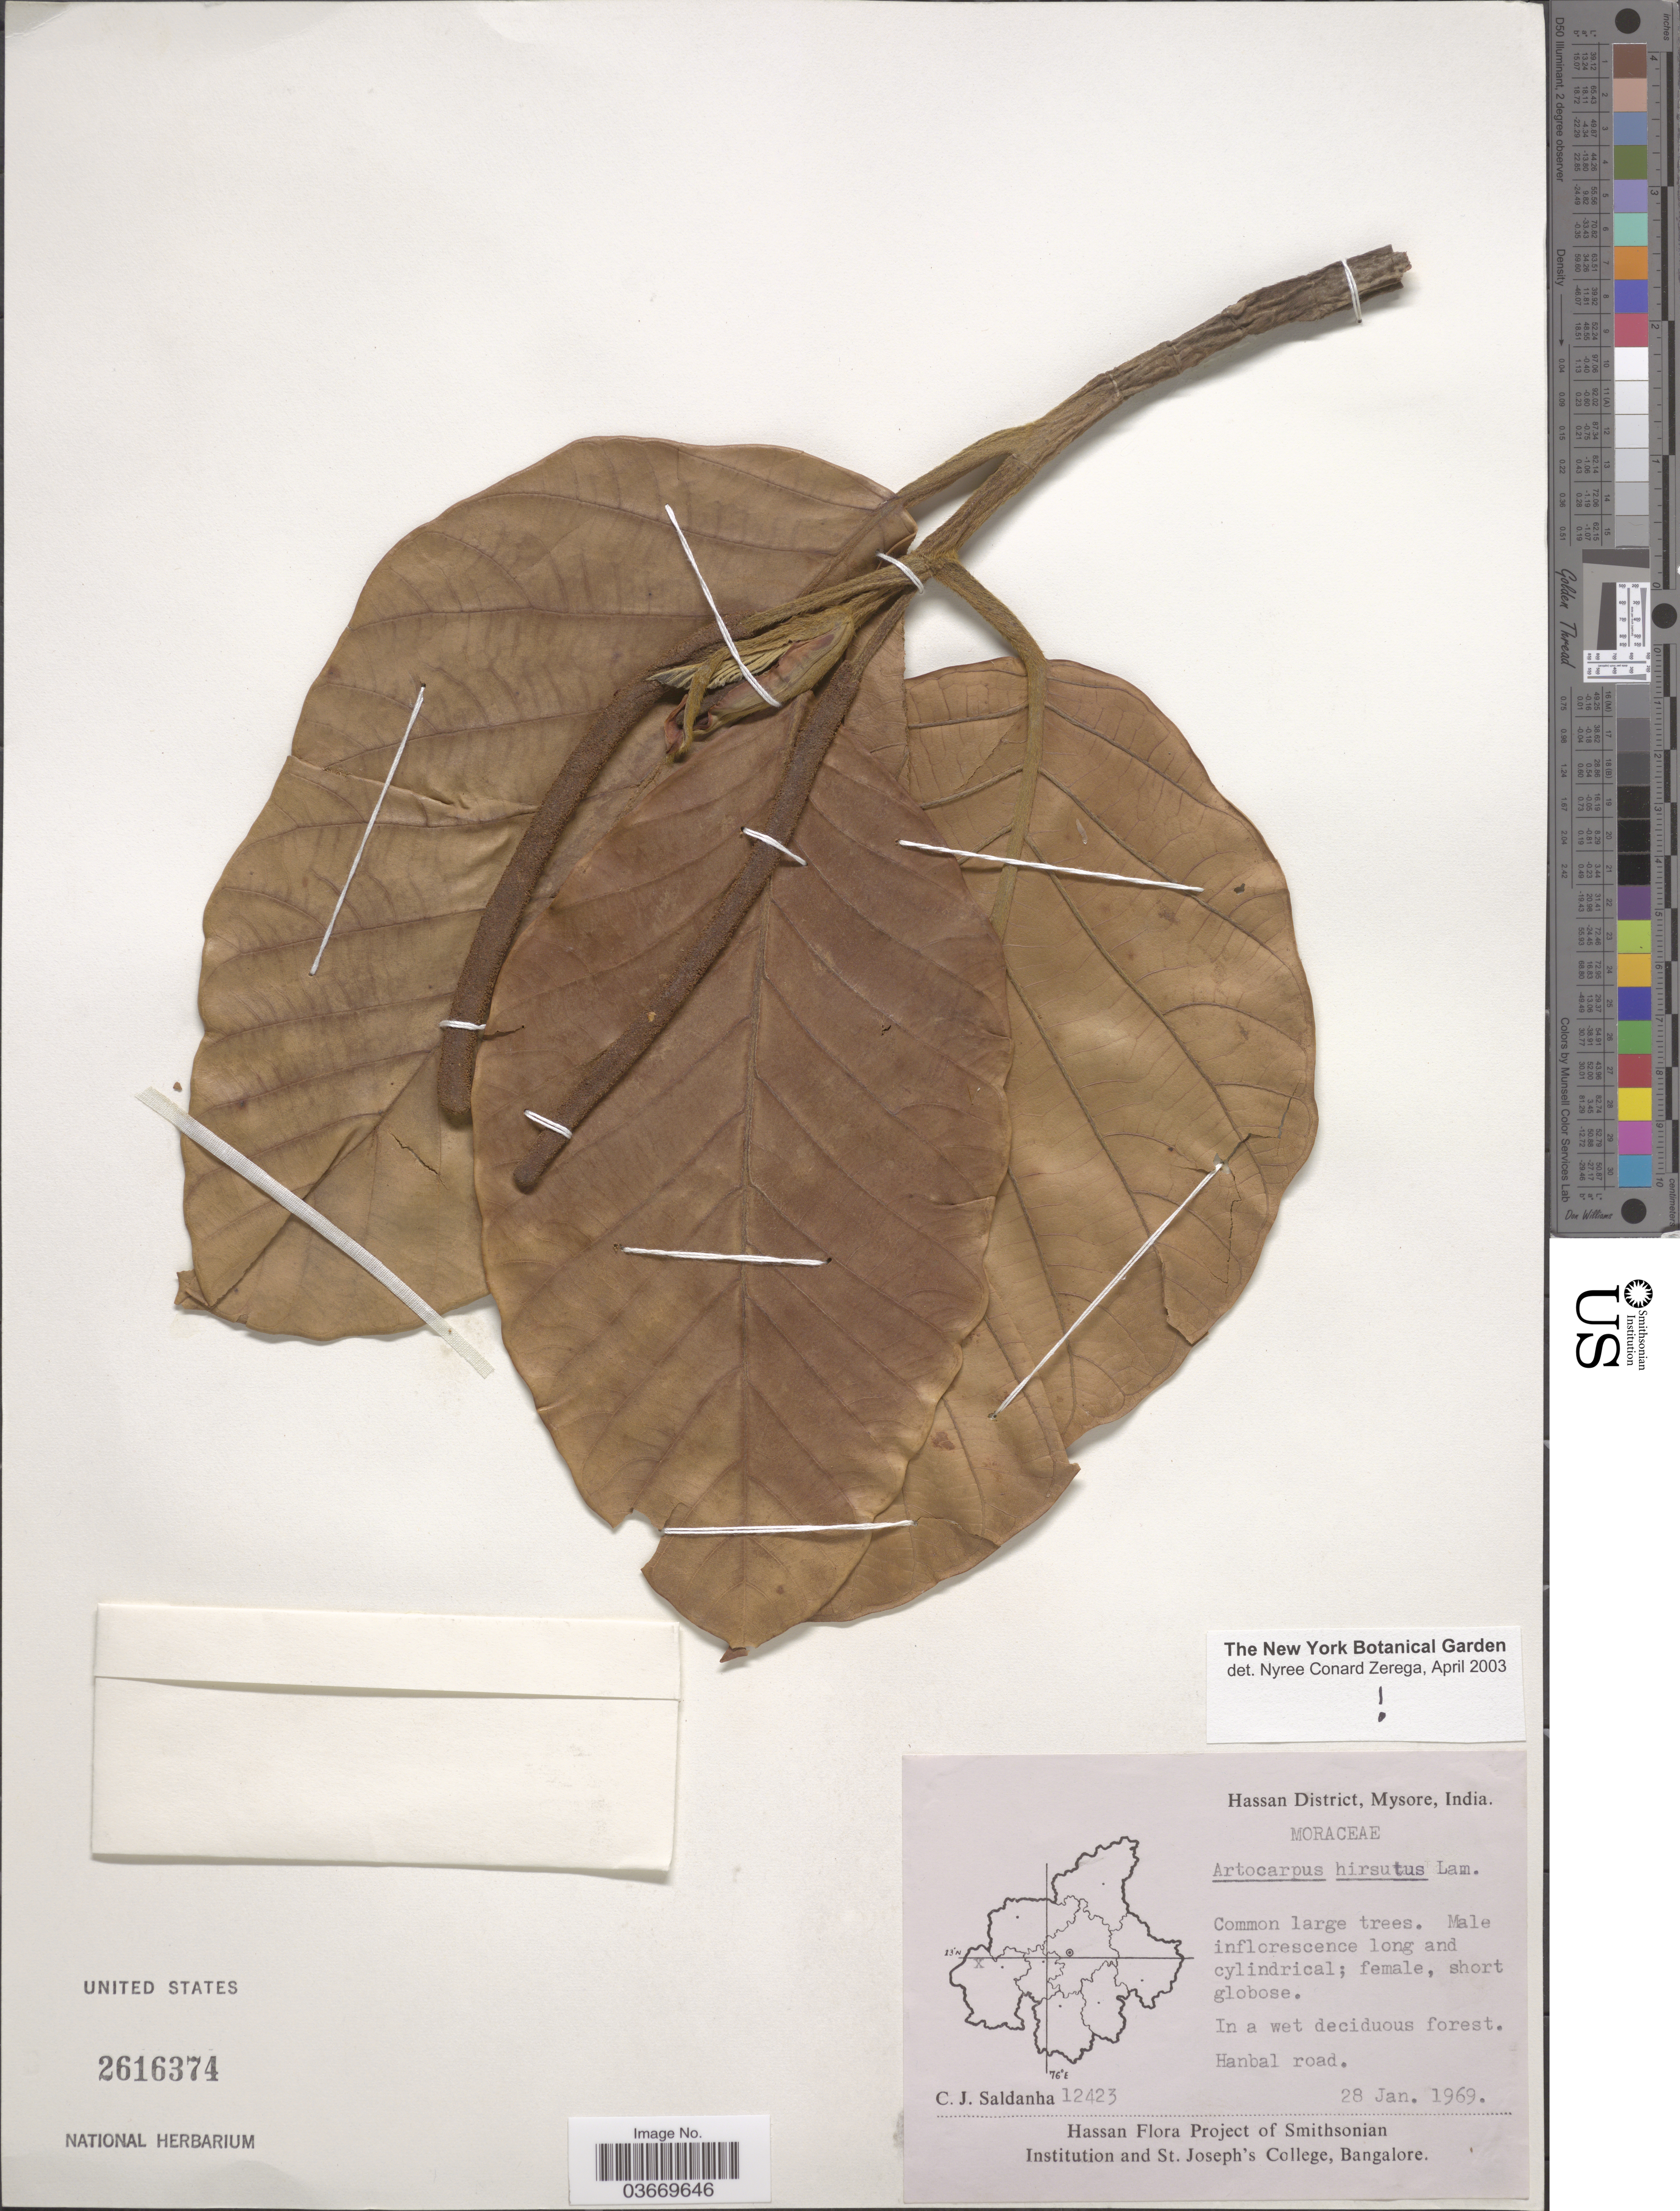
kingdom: Plantae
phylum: Tracheophyta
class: Magnoliopsida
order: Rosales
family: Moraceae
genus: Artocarpus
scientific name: Artocarpus hirsutus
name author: Lam.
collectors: C. J. Saldanha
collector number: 12423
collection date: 1969-01-28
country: India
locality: Hassan District, Mysore, India. In a wet deciduous forest. Hanbal road.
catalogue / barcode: US 2616374